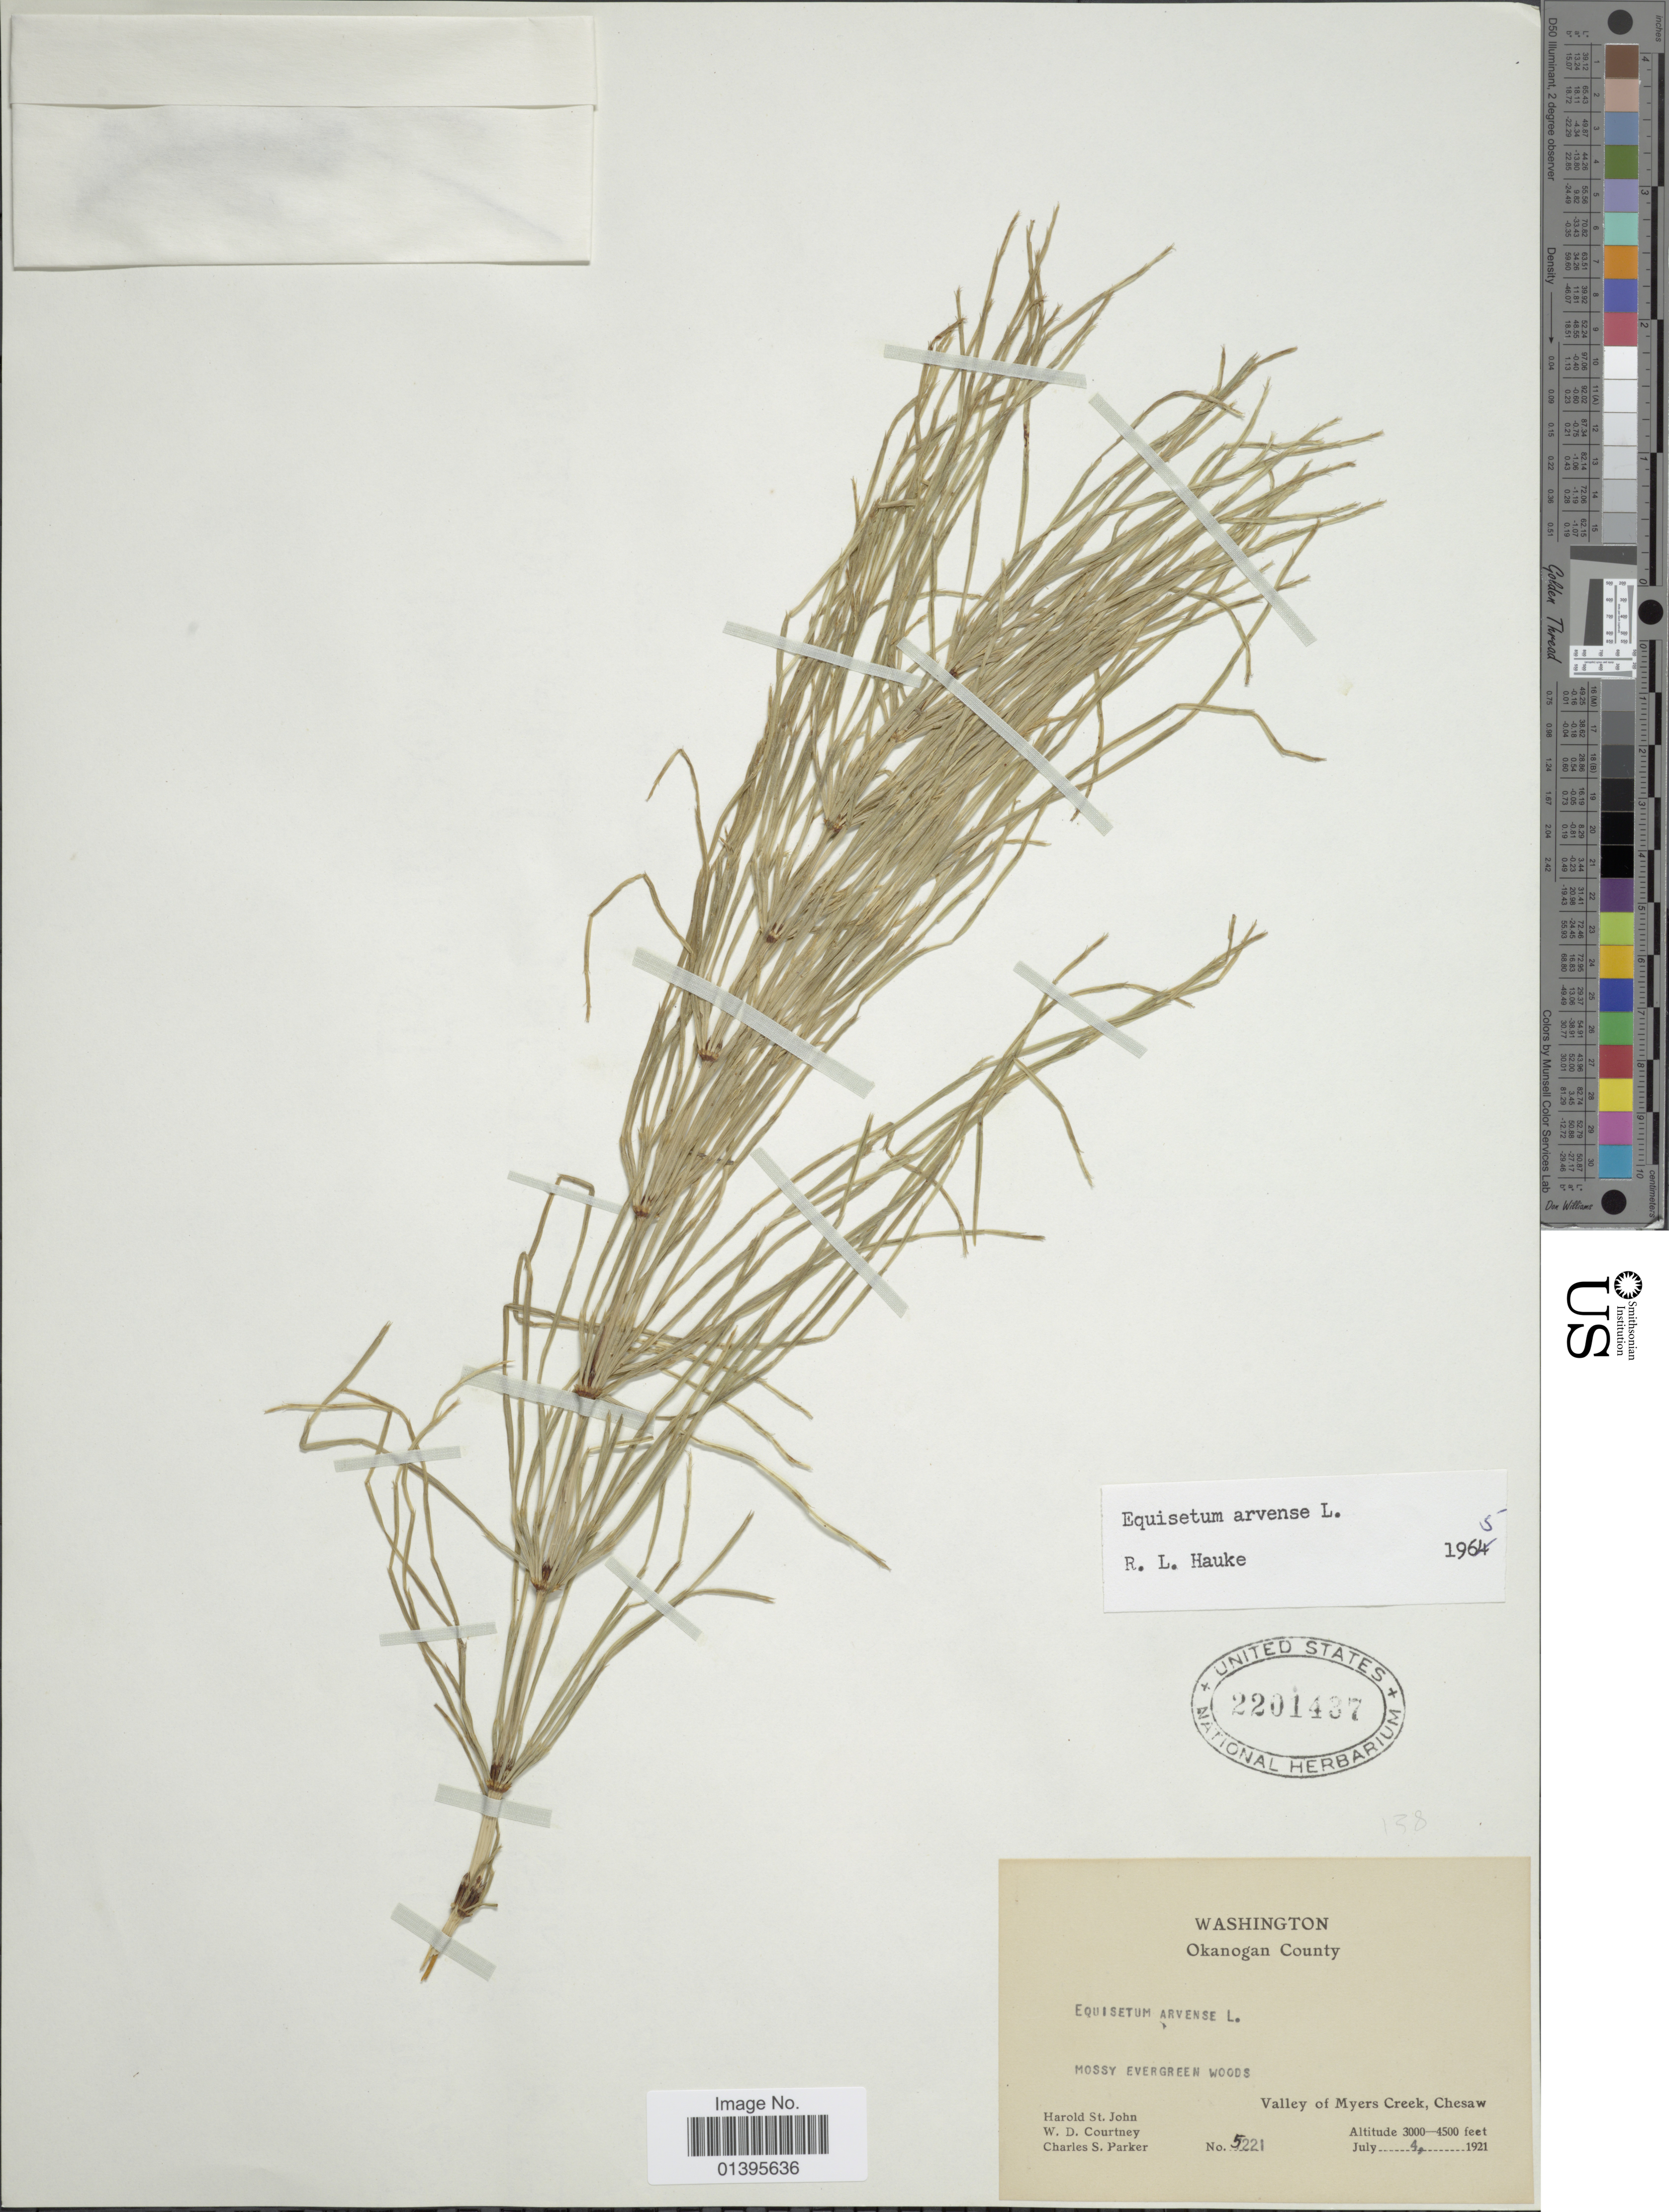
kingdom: Plantae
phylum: Tracheophyta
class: Polypodiopsida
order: Equisetales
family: Equisetaceae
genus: Equisetum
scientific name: Equisetum arvense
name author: L.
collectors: H. St. John, W. Courtney & C. S. Parker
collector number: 5221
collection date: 1921-07-04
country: United States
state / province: Washington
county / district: Okanogan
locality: Okanogan County, Valley of Myers Creek, Chesaw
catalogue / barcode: US 2201437